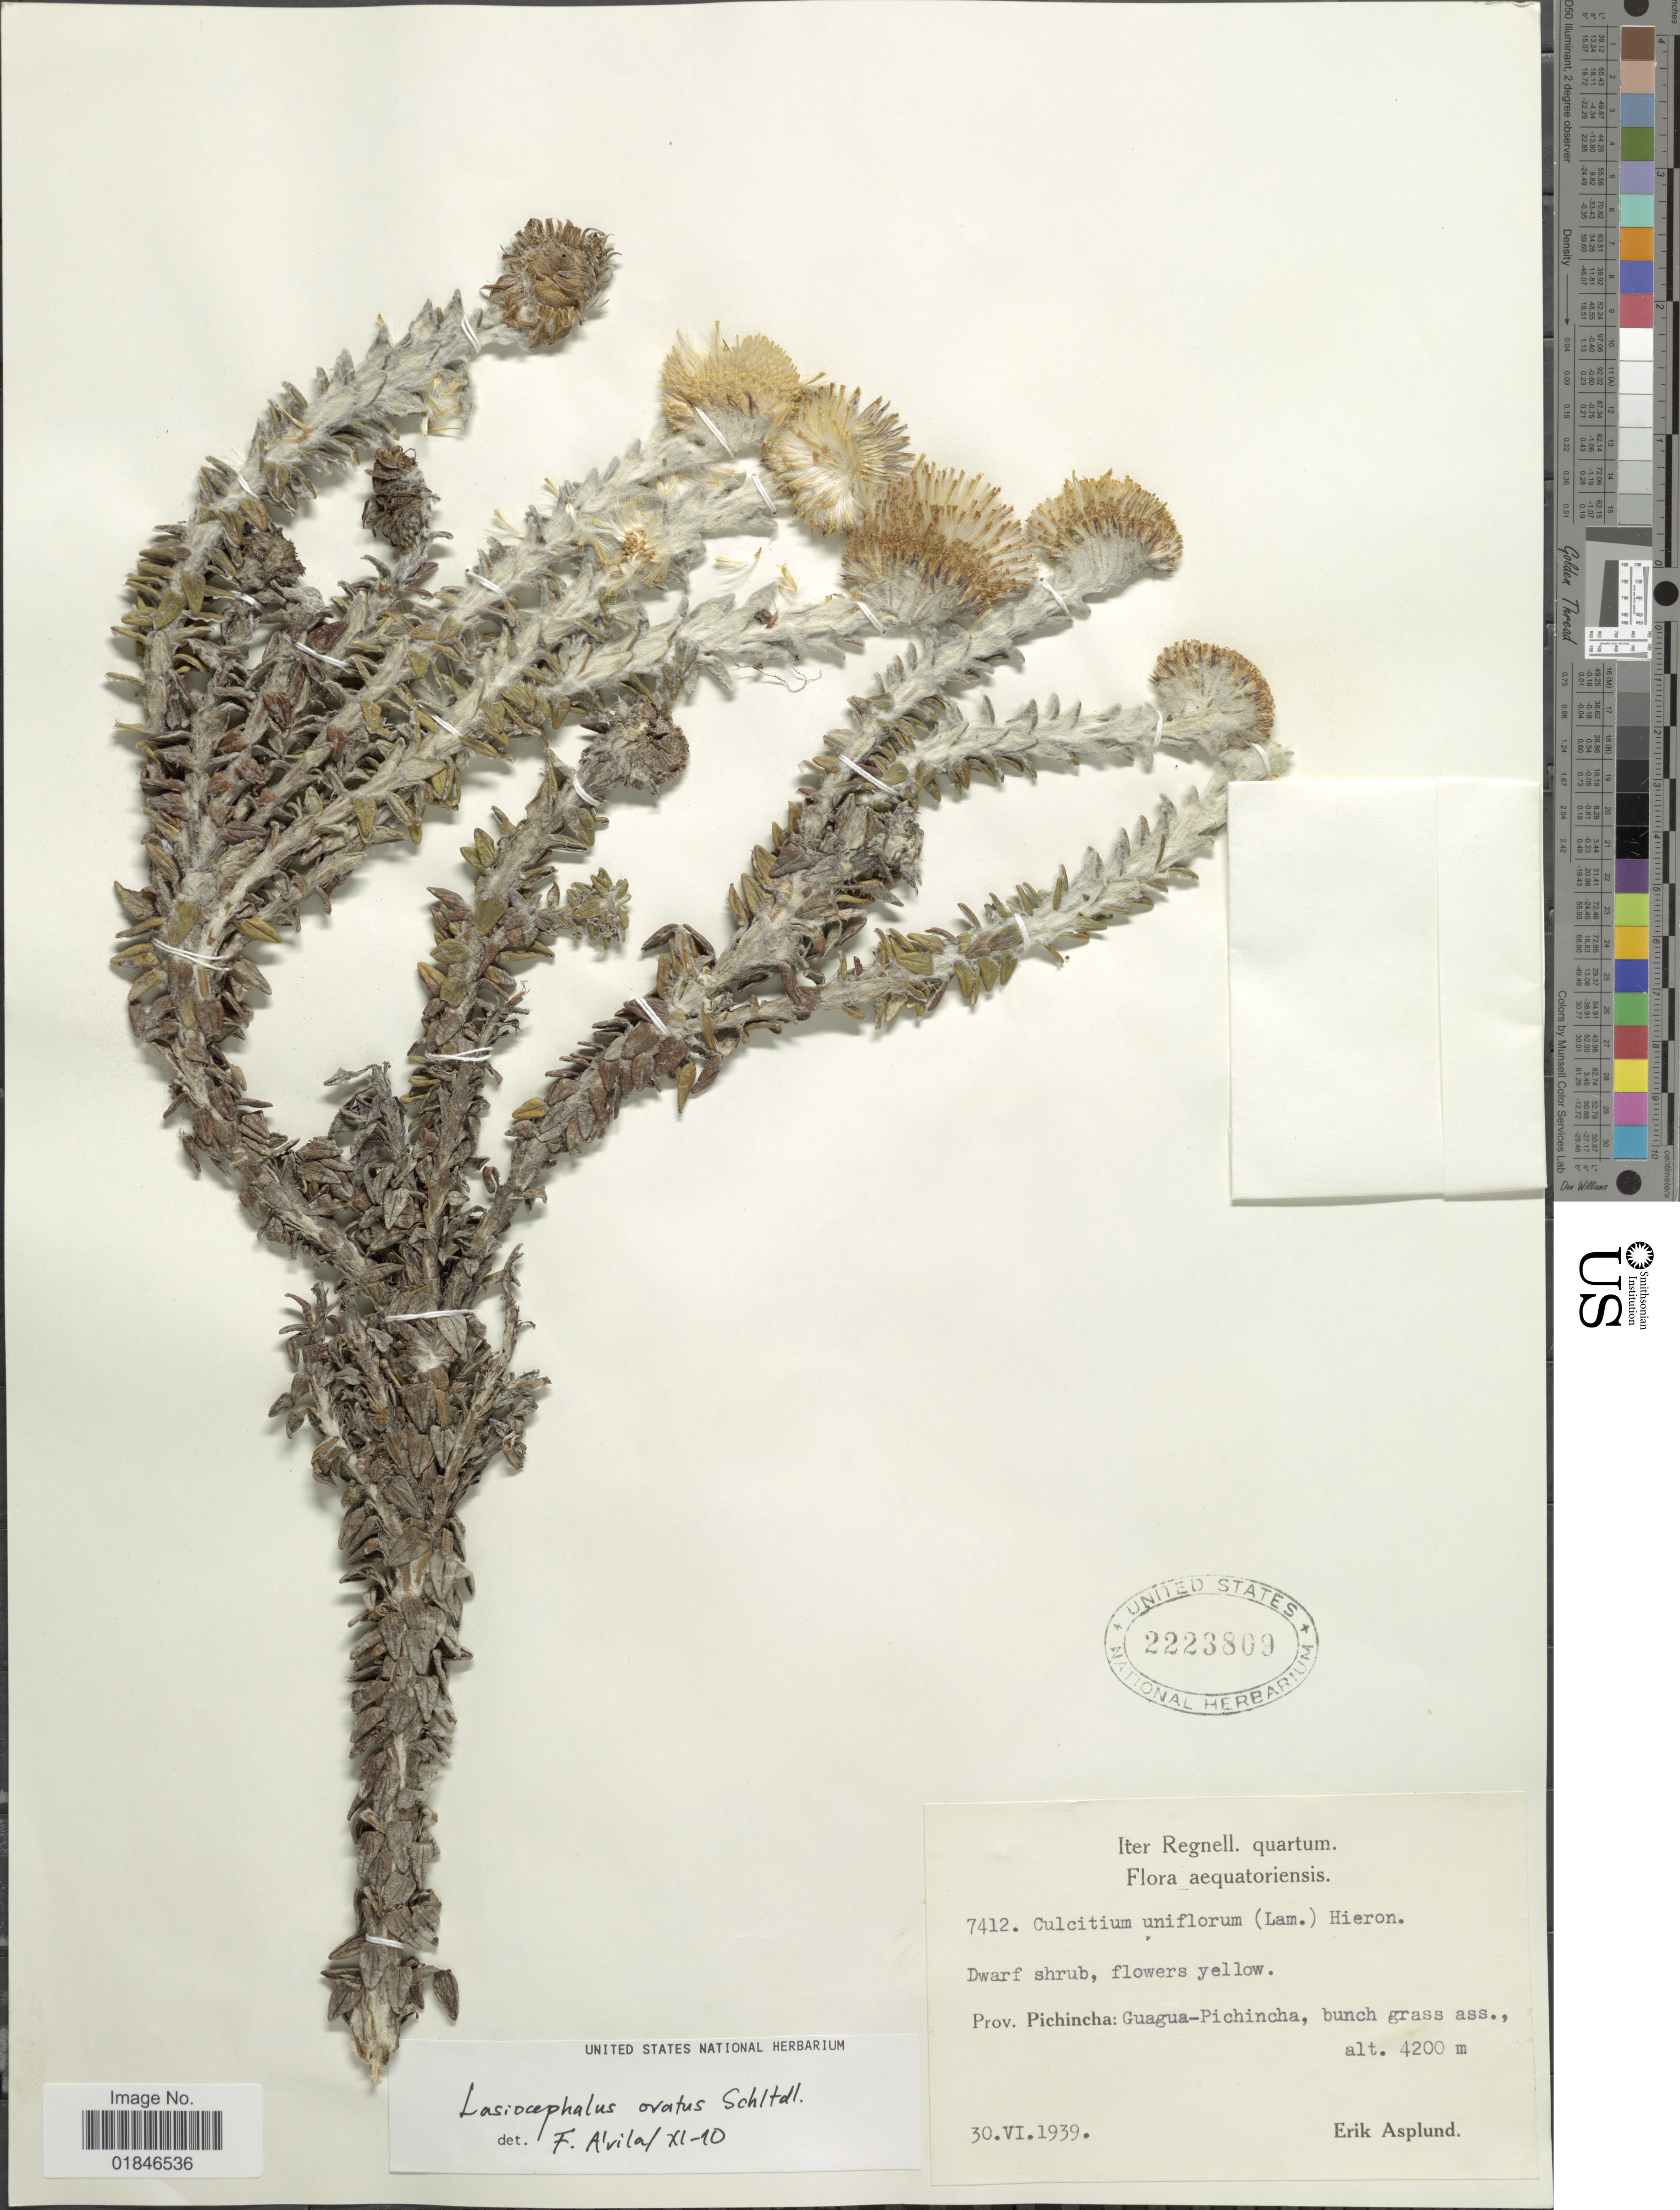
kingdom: Plantae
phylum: Tracheophyta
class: Magnoliopsida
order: Asterales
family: Asteraceae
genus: Senecio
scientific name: Senecio superandinus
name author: Cuatrec.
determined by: Salomon, Luciana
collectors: E. Asplund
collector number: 7412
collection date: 1939-06-30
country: Ecuador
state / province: Pichincha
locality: Prov. Pichincha: Guagua- Pichincha, bunch grass ass.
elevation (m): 4200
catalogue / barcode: US 2223809